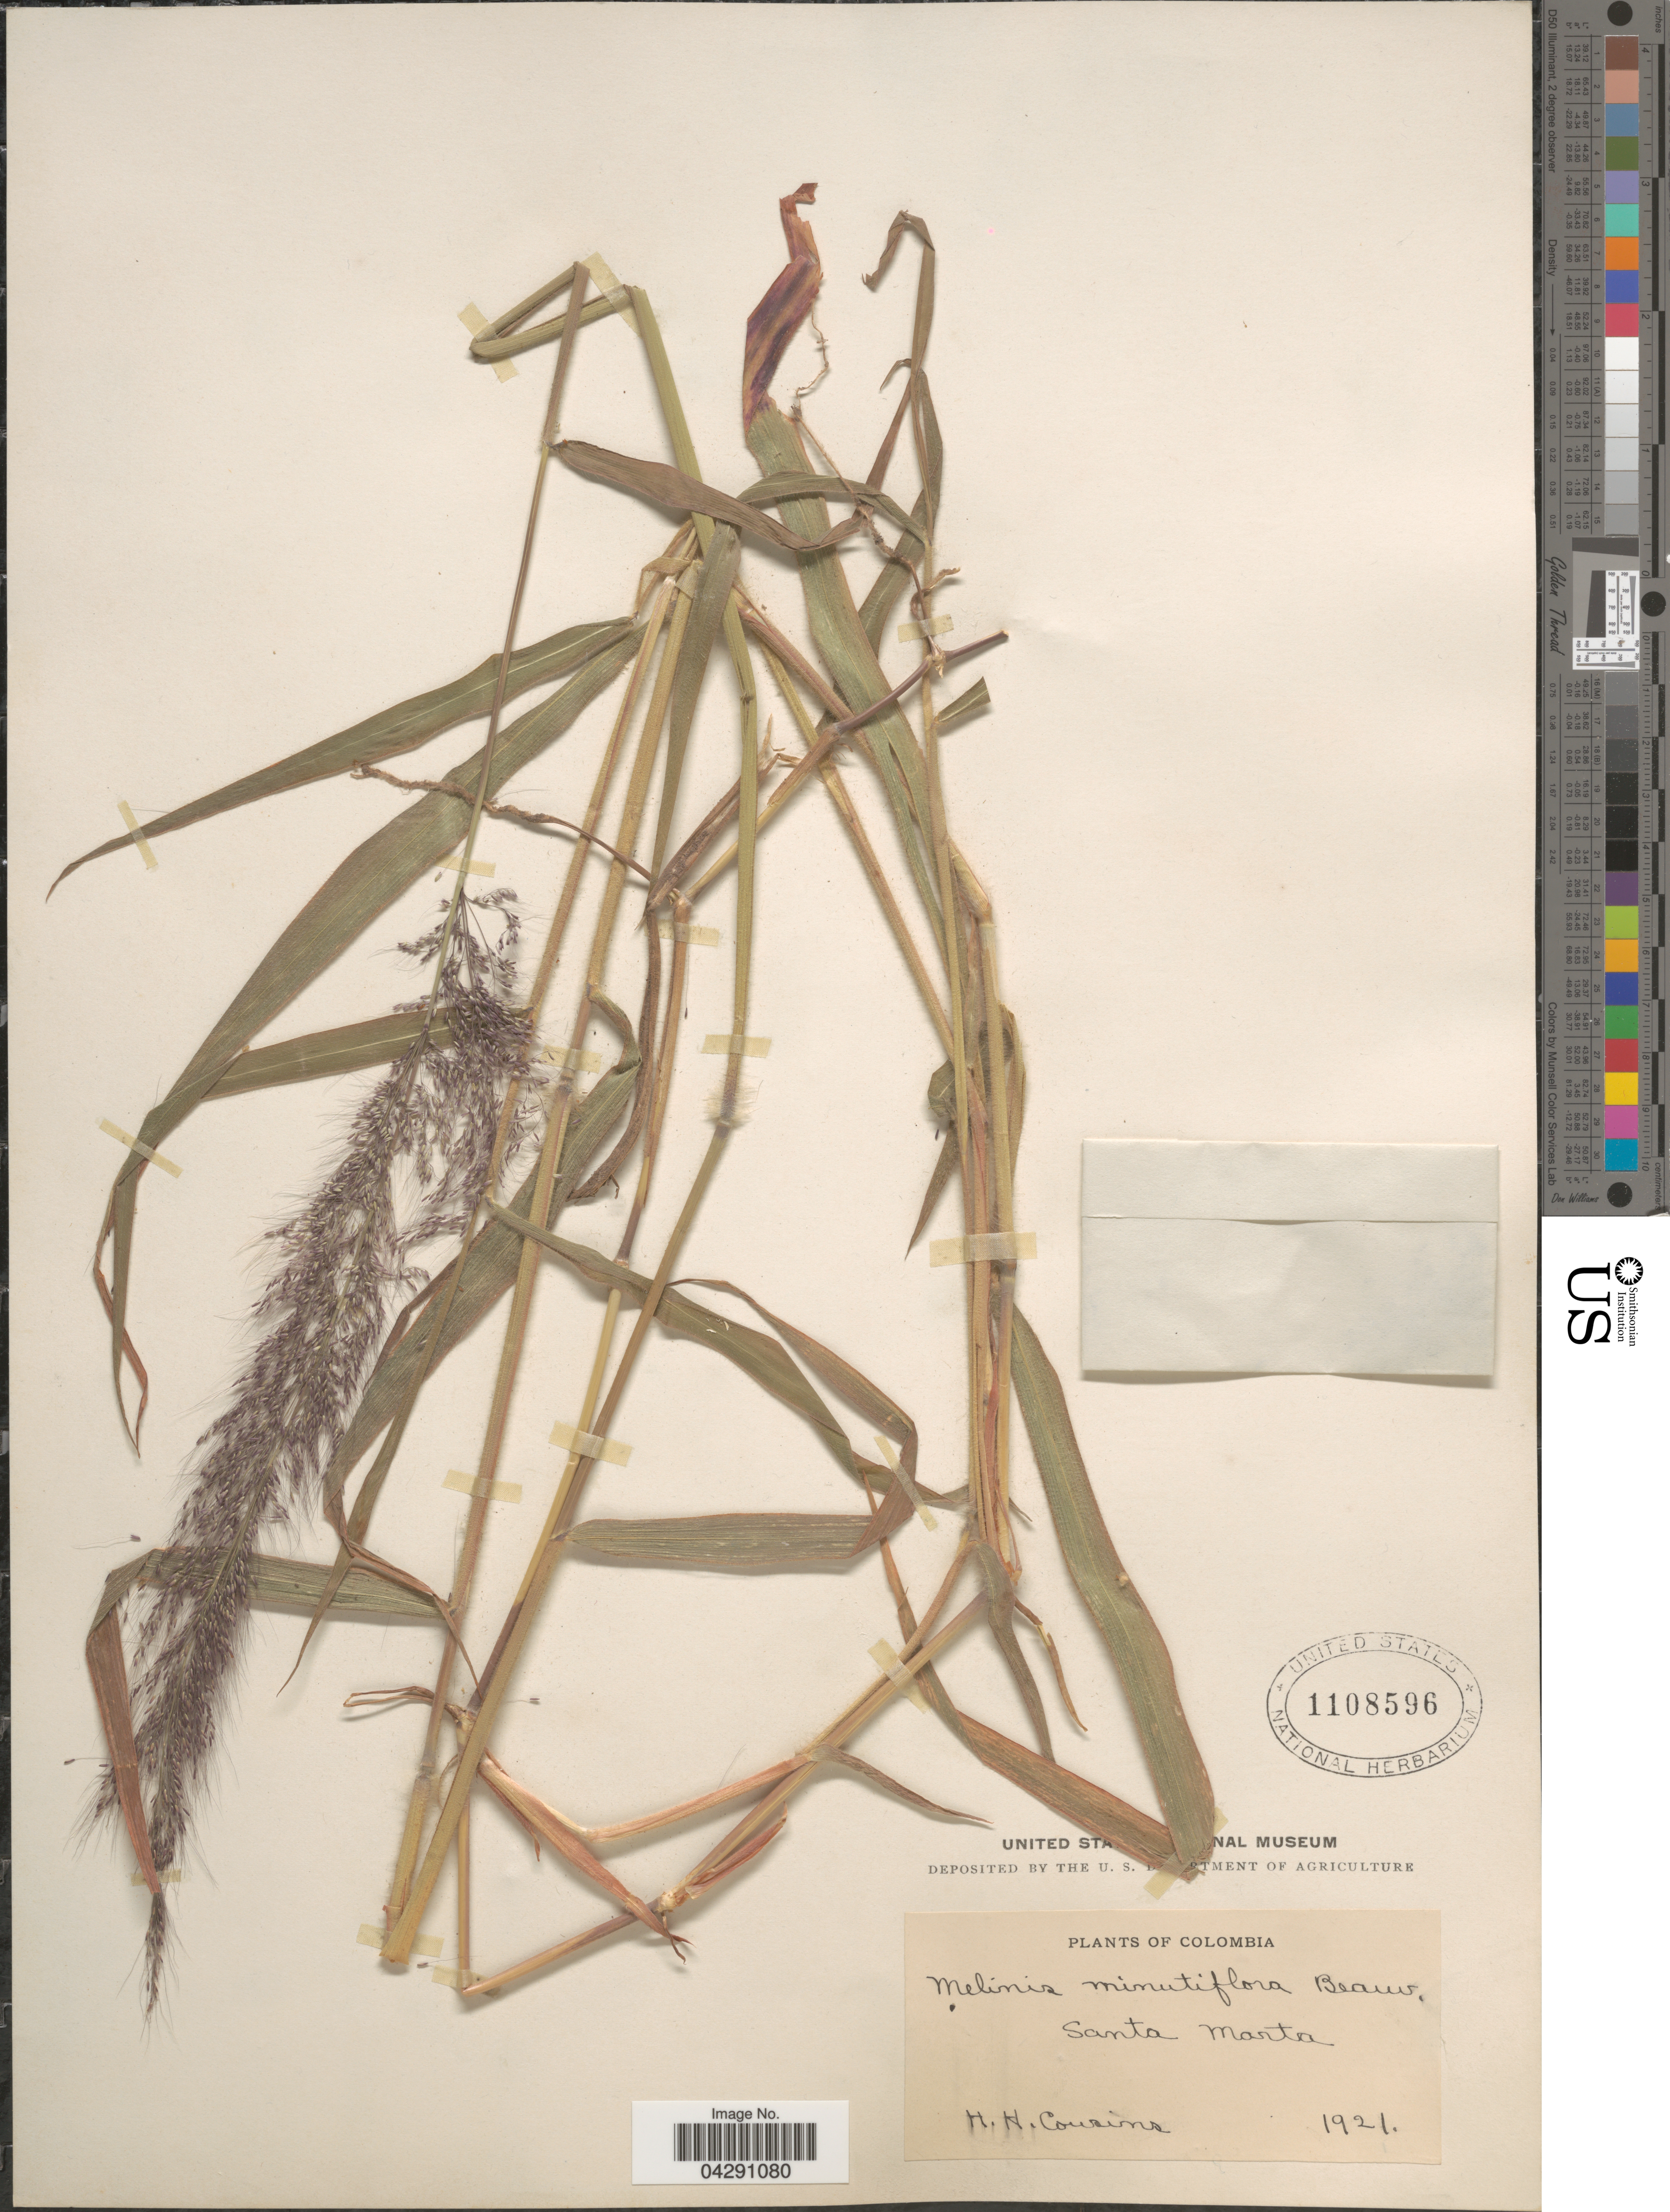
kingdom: Plantae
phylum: Tracheophyta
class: Liliopsida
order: Poales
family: Poaceae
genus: Melinis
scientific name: Melinis minutiflora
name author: P. Beauv.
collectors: H. Cousins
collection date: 1921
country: Colombia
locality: Santa Marta.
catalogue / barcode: US 1108596